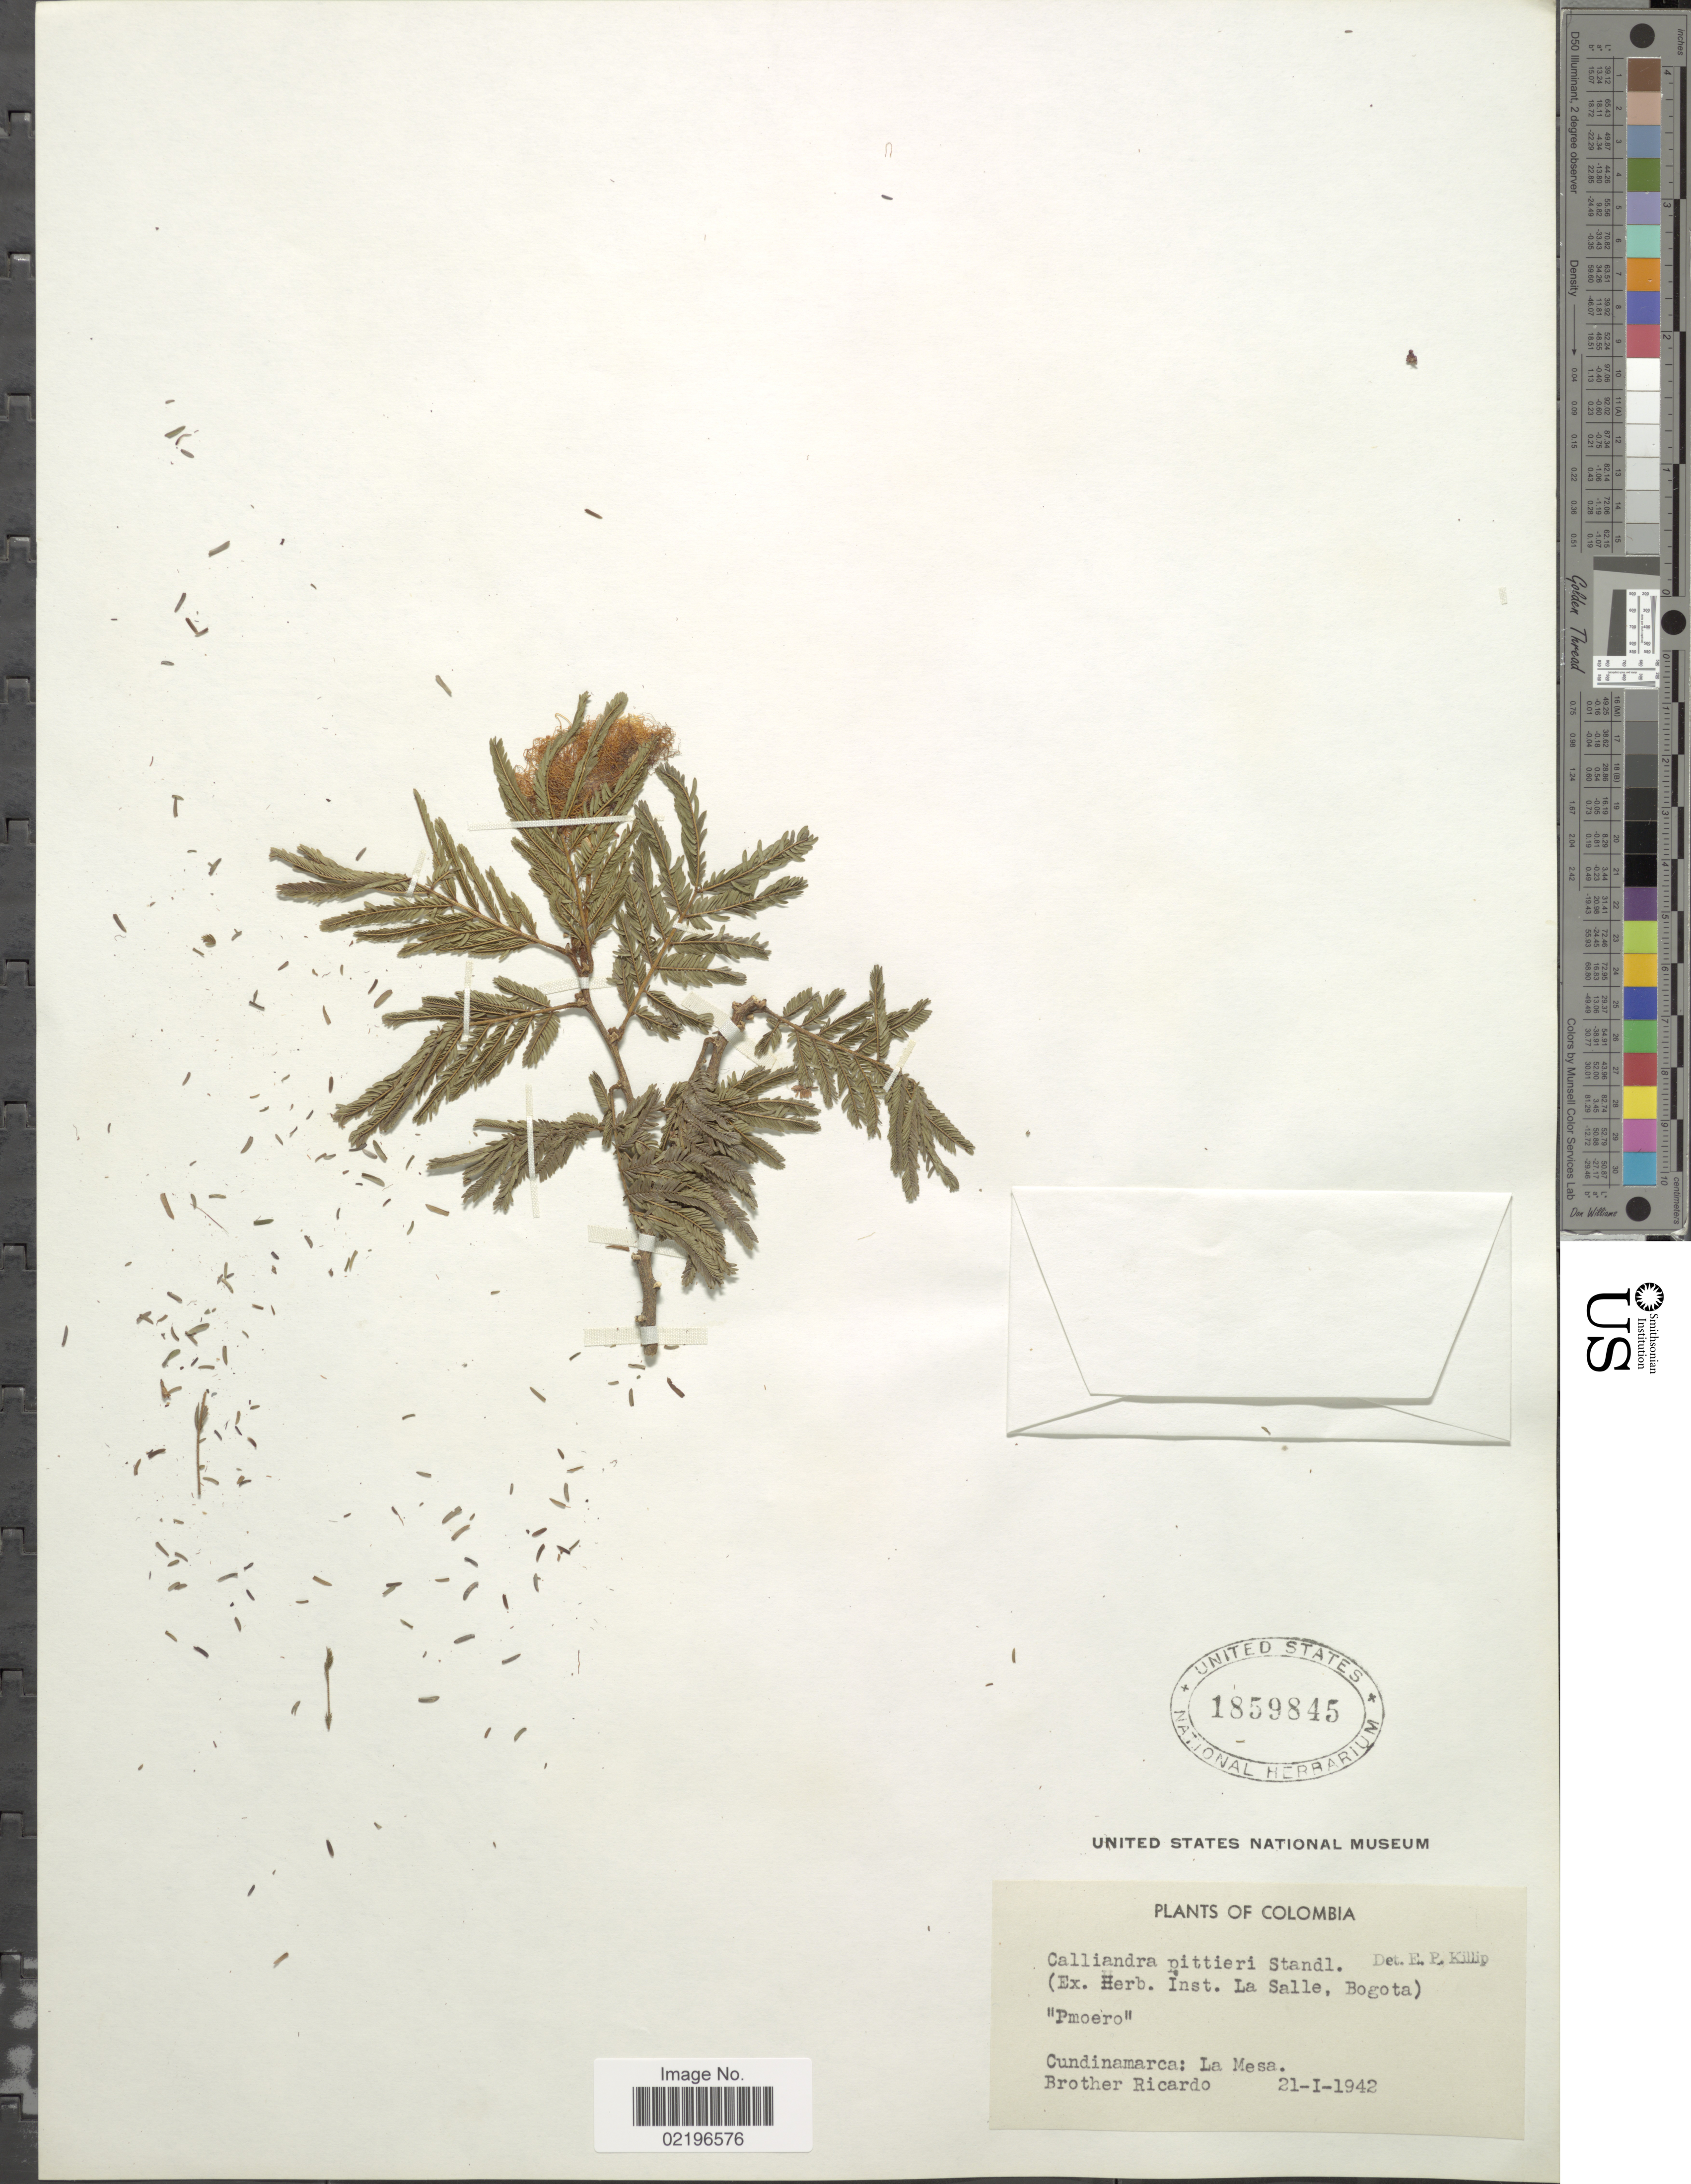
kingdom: Plantae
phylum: Tracheophyta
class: Magnoliopsida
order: Fabales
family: Fabaceae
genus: Calliandra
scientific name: Calliandra pittieri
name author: Standl.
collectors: H. Ricardo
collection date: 1942-02-21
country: Colombia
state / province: Cundinamarca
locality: La Mesa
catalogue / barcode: US 1859845